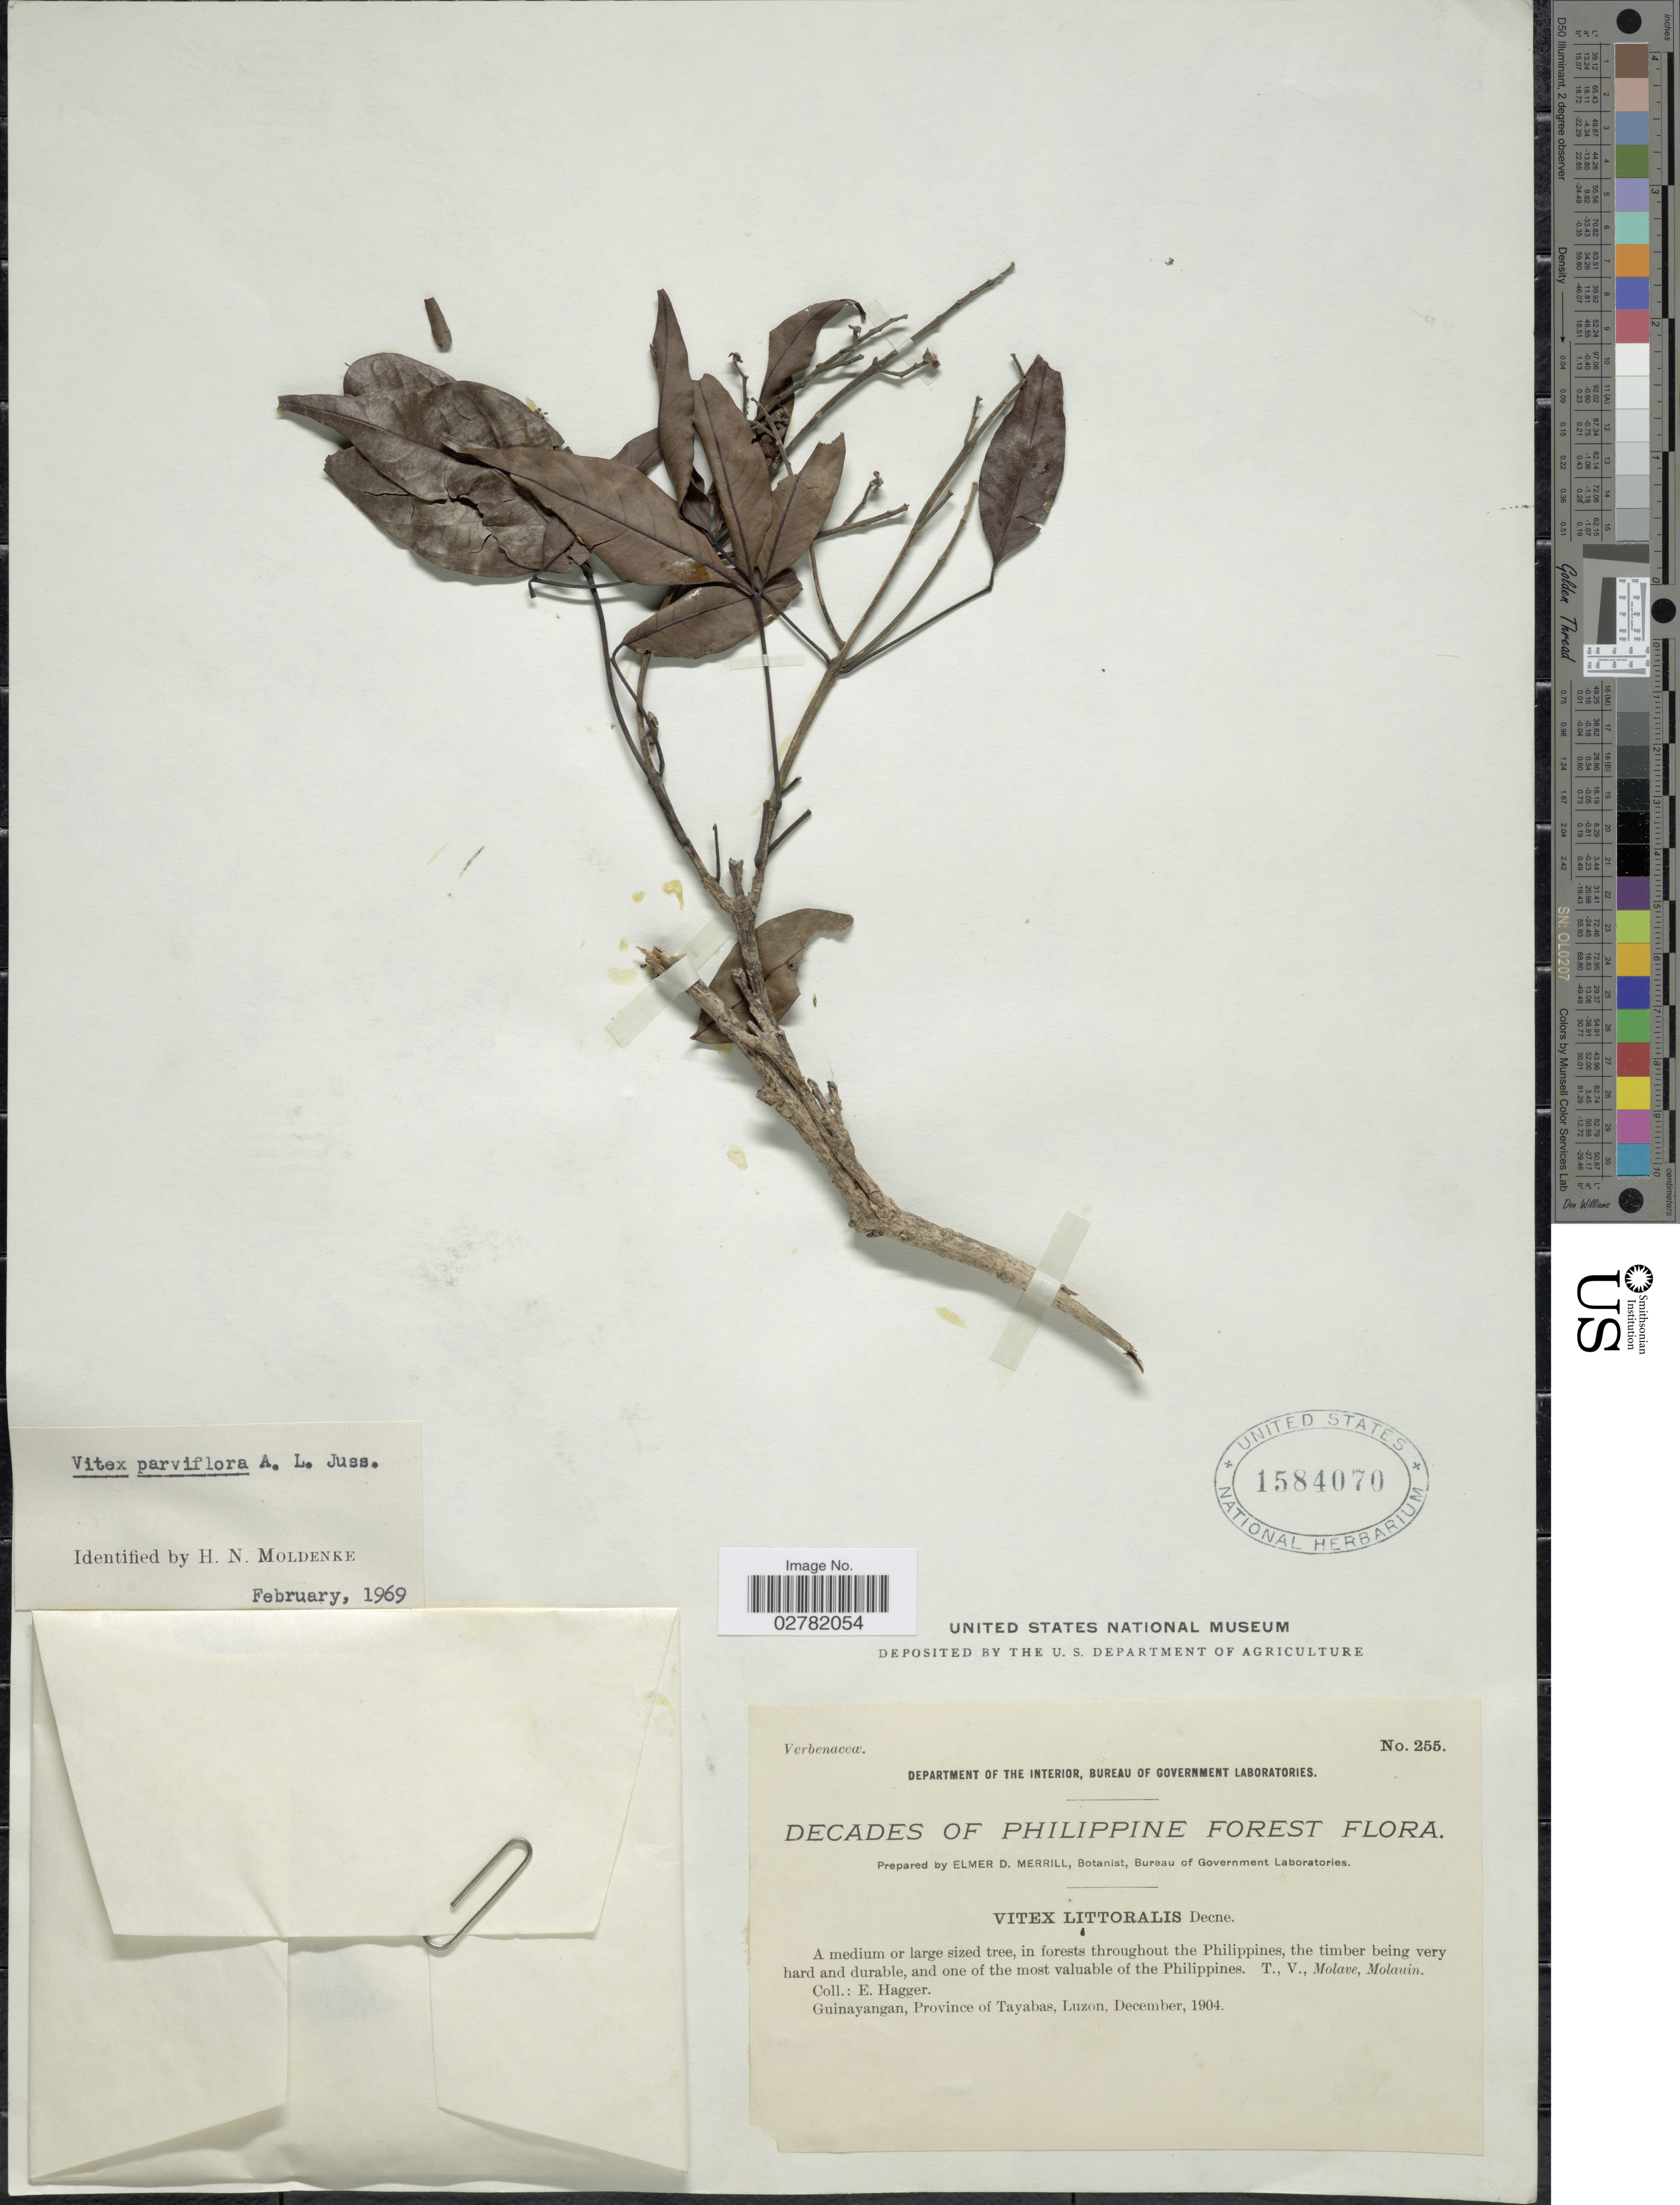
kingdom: Plantae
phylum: Tracheophyta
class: Magnoliopsida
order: Lamiales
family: Lamiaceae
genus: Vitex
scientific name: Vitex parviflora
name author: Juss.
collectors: E. Hagger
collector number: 255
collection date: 1904-12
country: Philippines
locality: Philippine Forest. Guinayangan, Province of Tayabas, Luzon.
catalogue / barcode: US 1584070